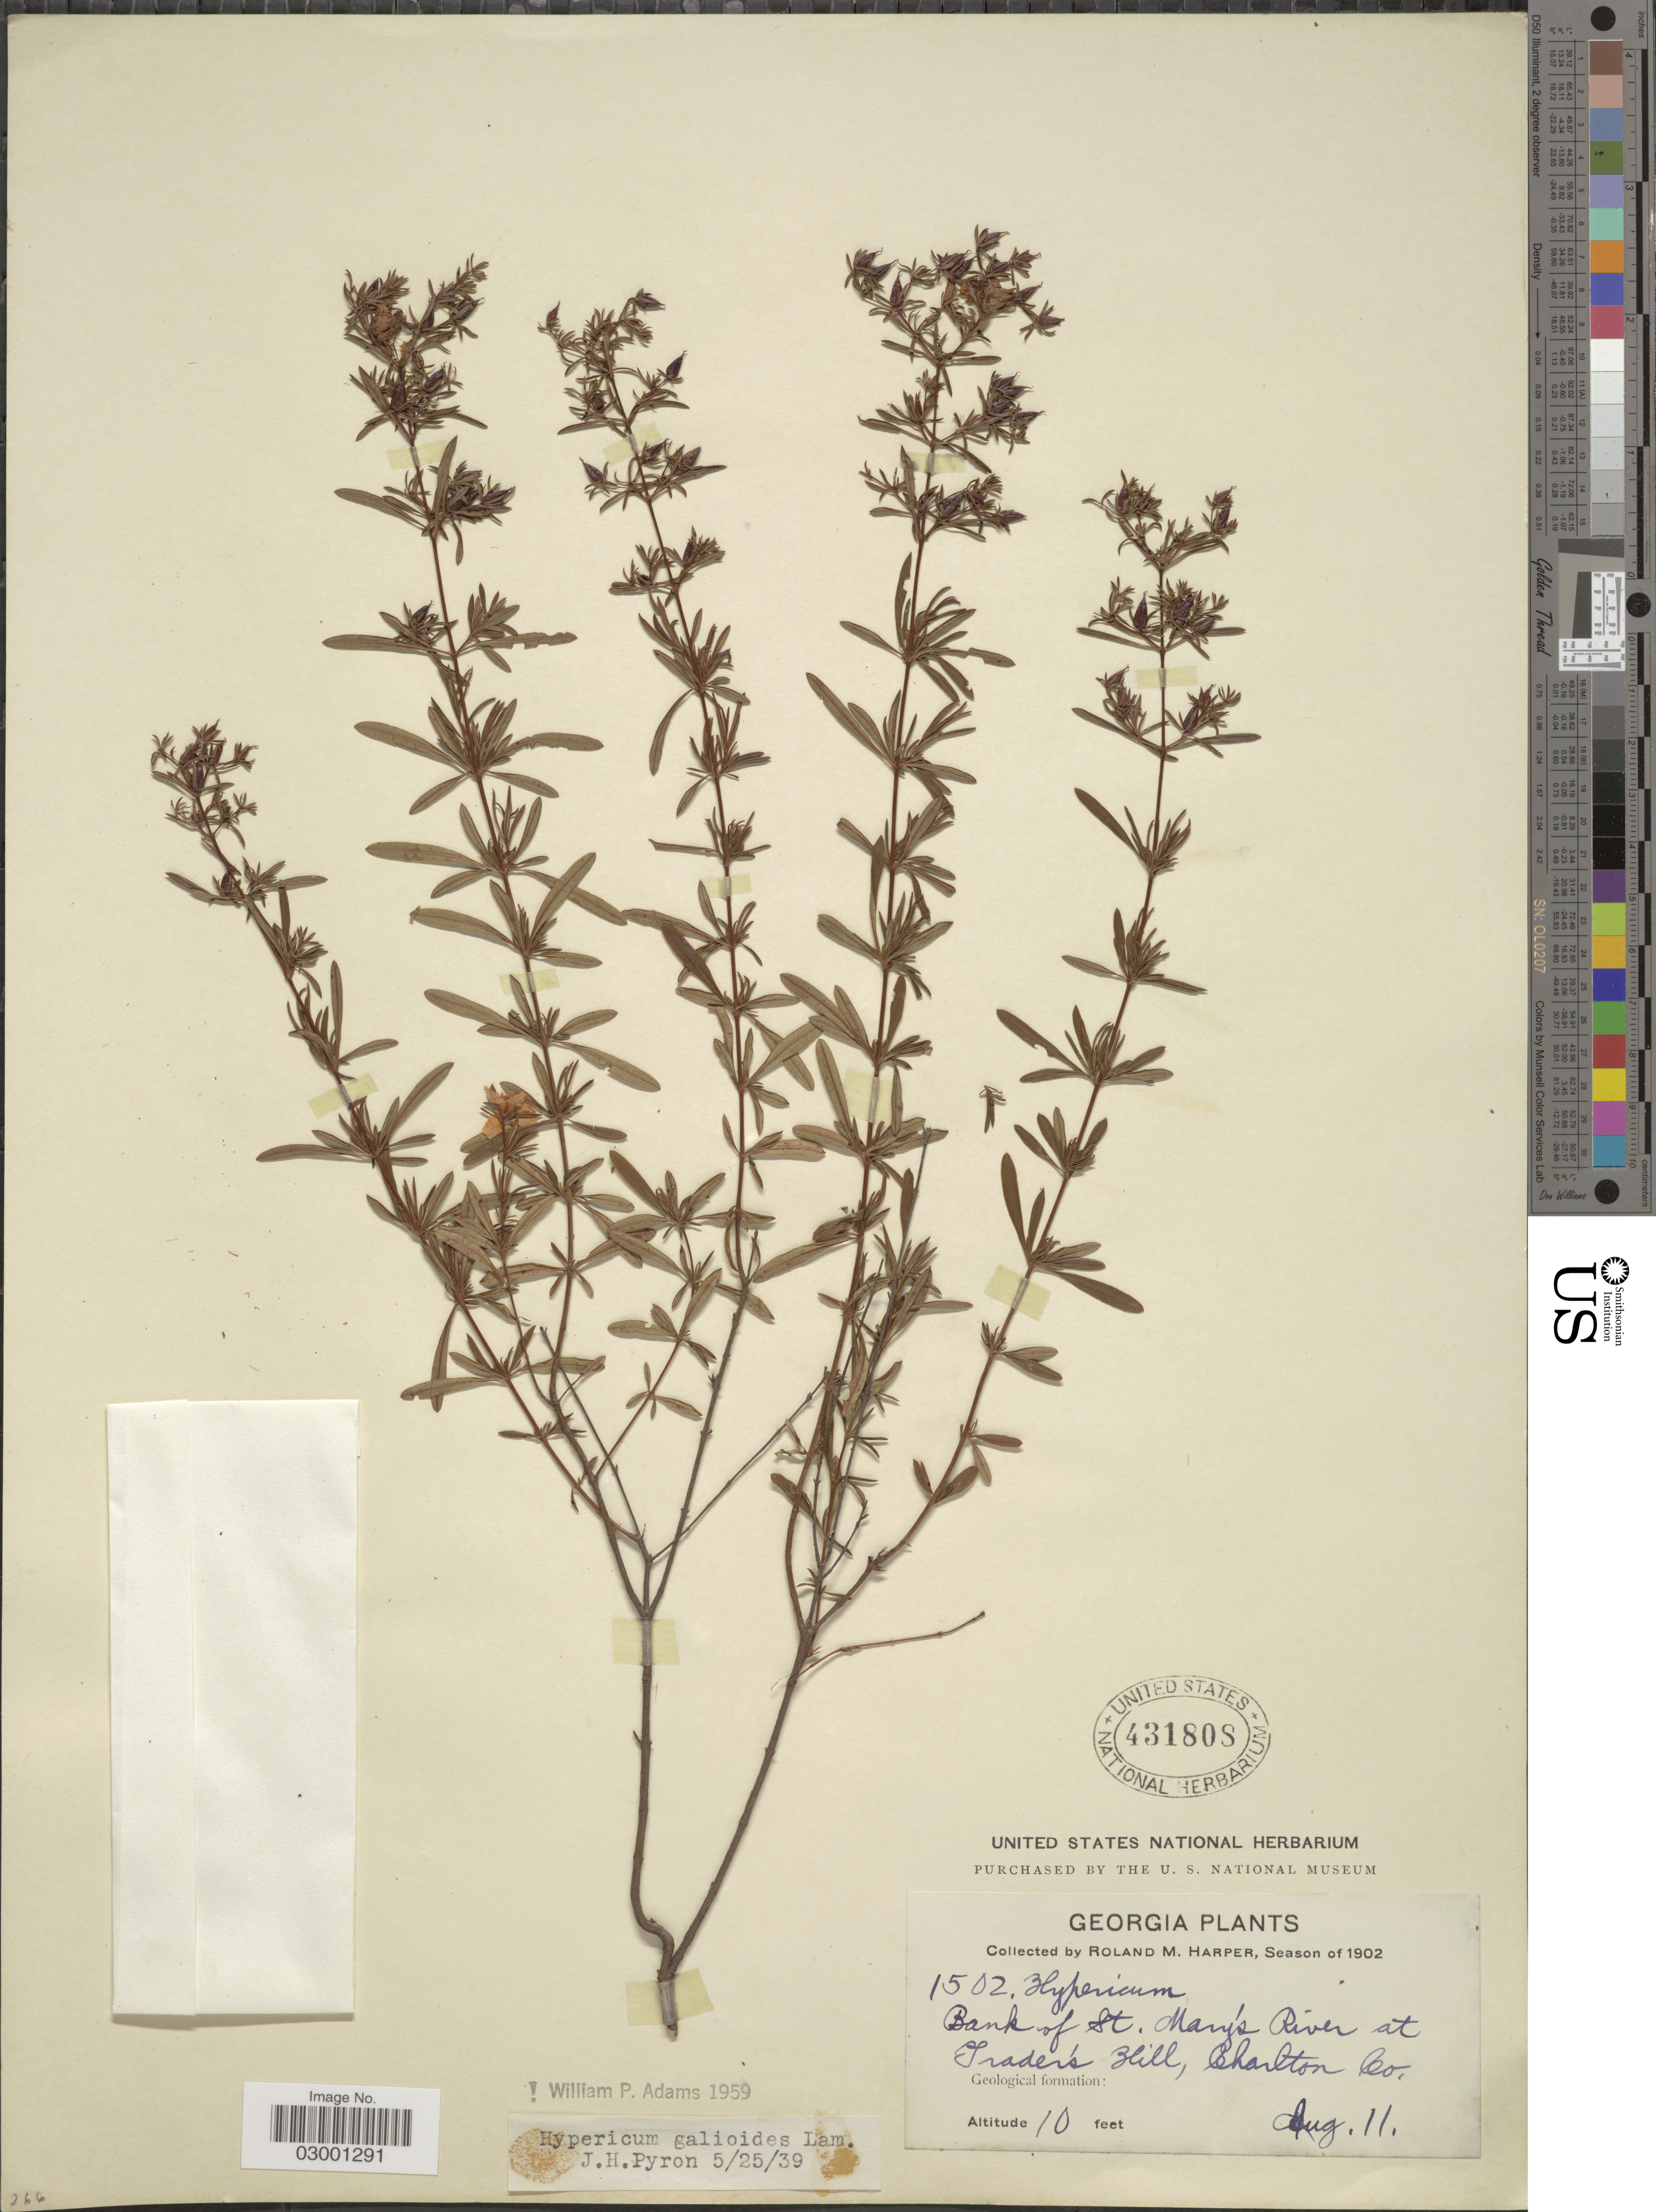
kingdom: Plantae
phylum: Tracheophyta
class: Magnoliopsida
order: Malpighiales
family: Hypericaceae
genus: Hypericum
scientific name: Hypericum galioides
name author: Lam.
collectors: R. M. Harper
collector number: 1502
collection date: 1902-08-11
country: United States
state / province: Georgia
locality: Bank of St.Mary's River at Trader's Hill, Charlton Co.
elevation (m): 3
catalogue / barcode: US 431808